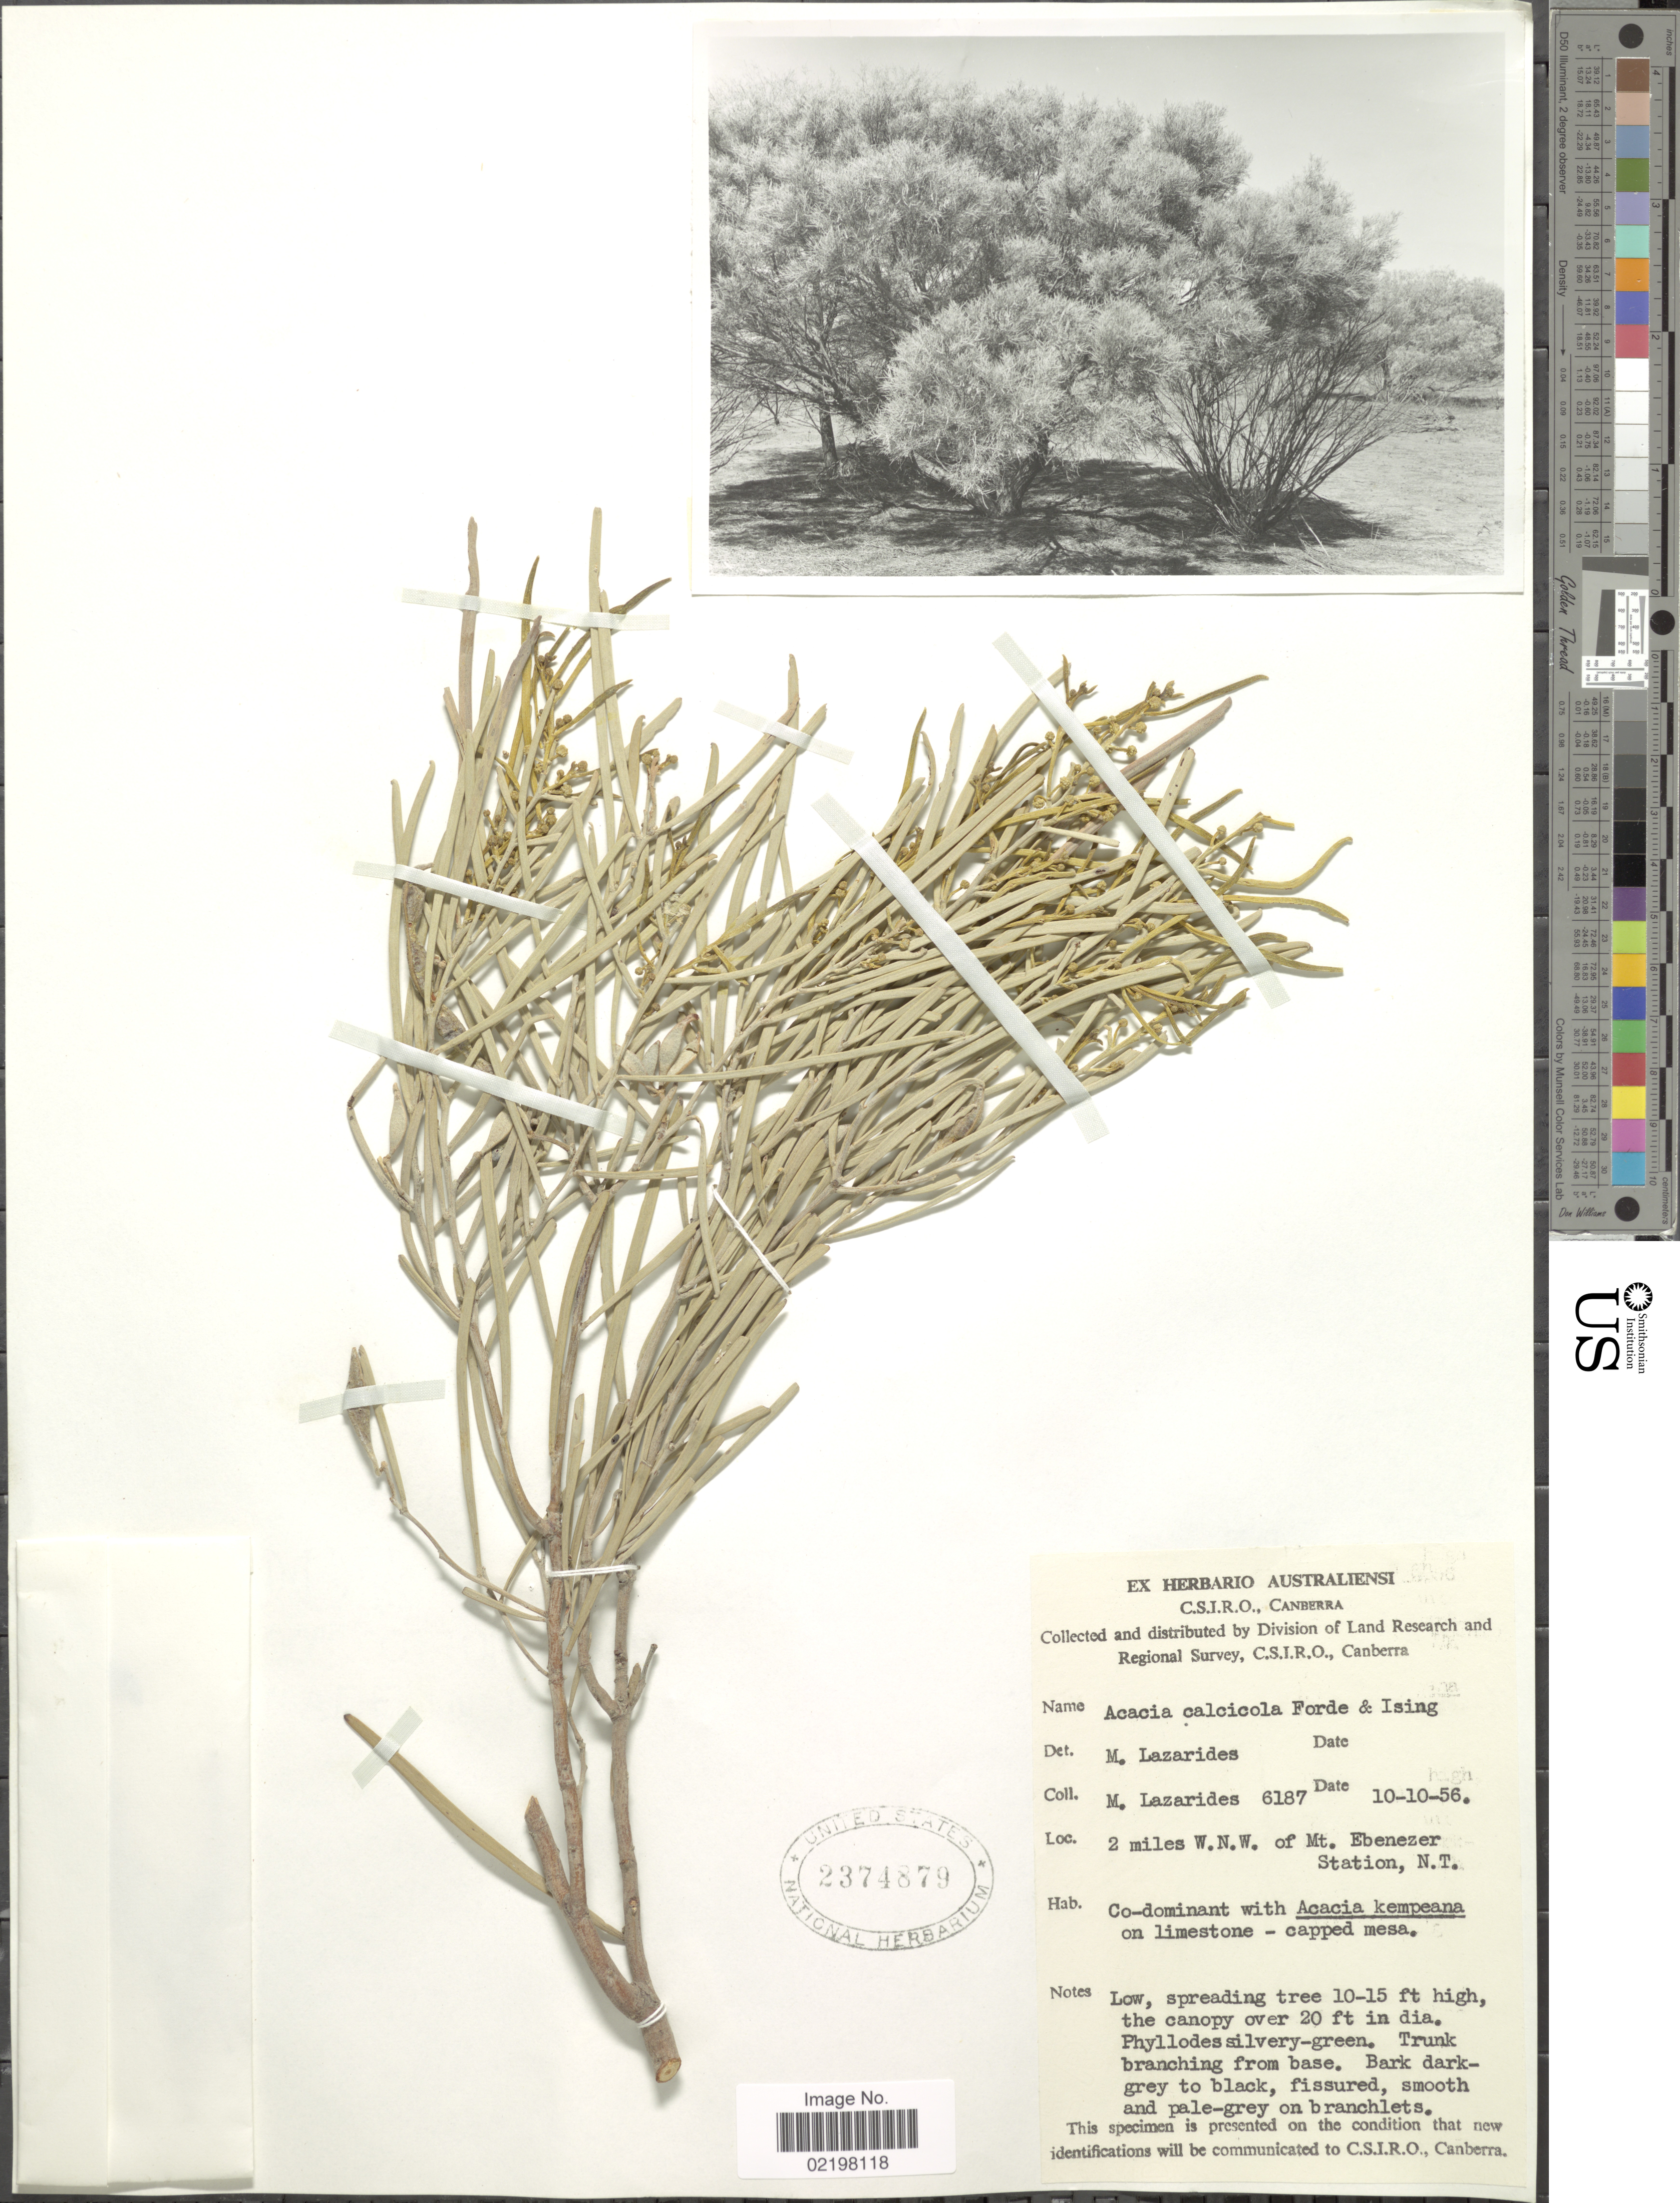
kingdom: Plantae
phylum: Tracheophyta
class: Magnoliopsida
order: Fabales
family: Fabaceae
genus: Acacia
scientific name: Acacia calcicola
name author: Forde & Ising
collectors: M. Lazarides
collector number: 6187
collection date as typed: Transcribed d/m/y: 10/10/56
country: Australia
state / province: Northern Territory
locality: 2 miles W.N.W. of Mt. Ebenezer Station, N.T.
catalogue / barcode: US 2374879